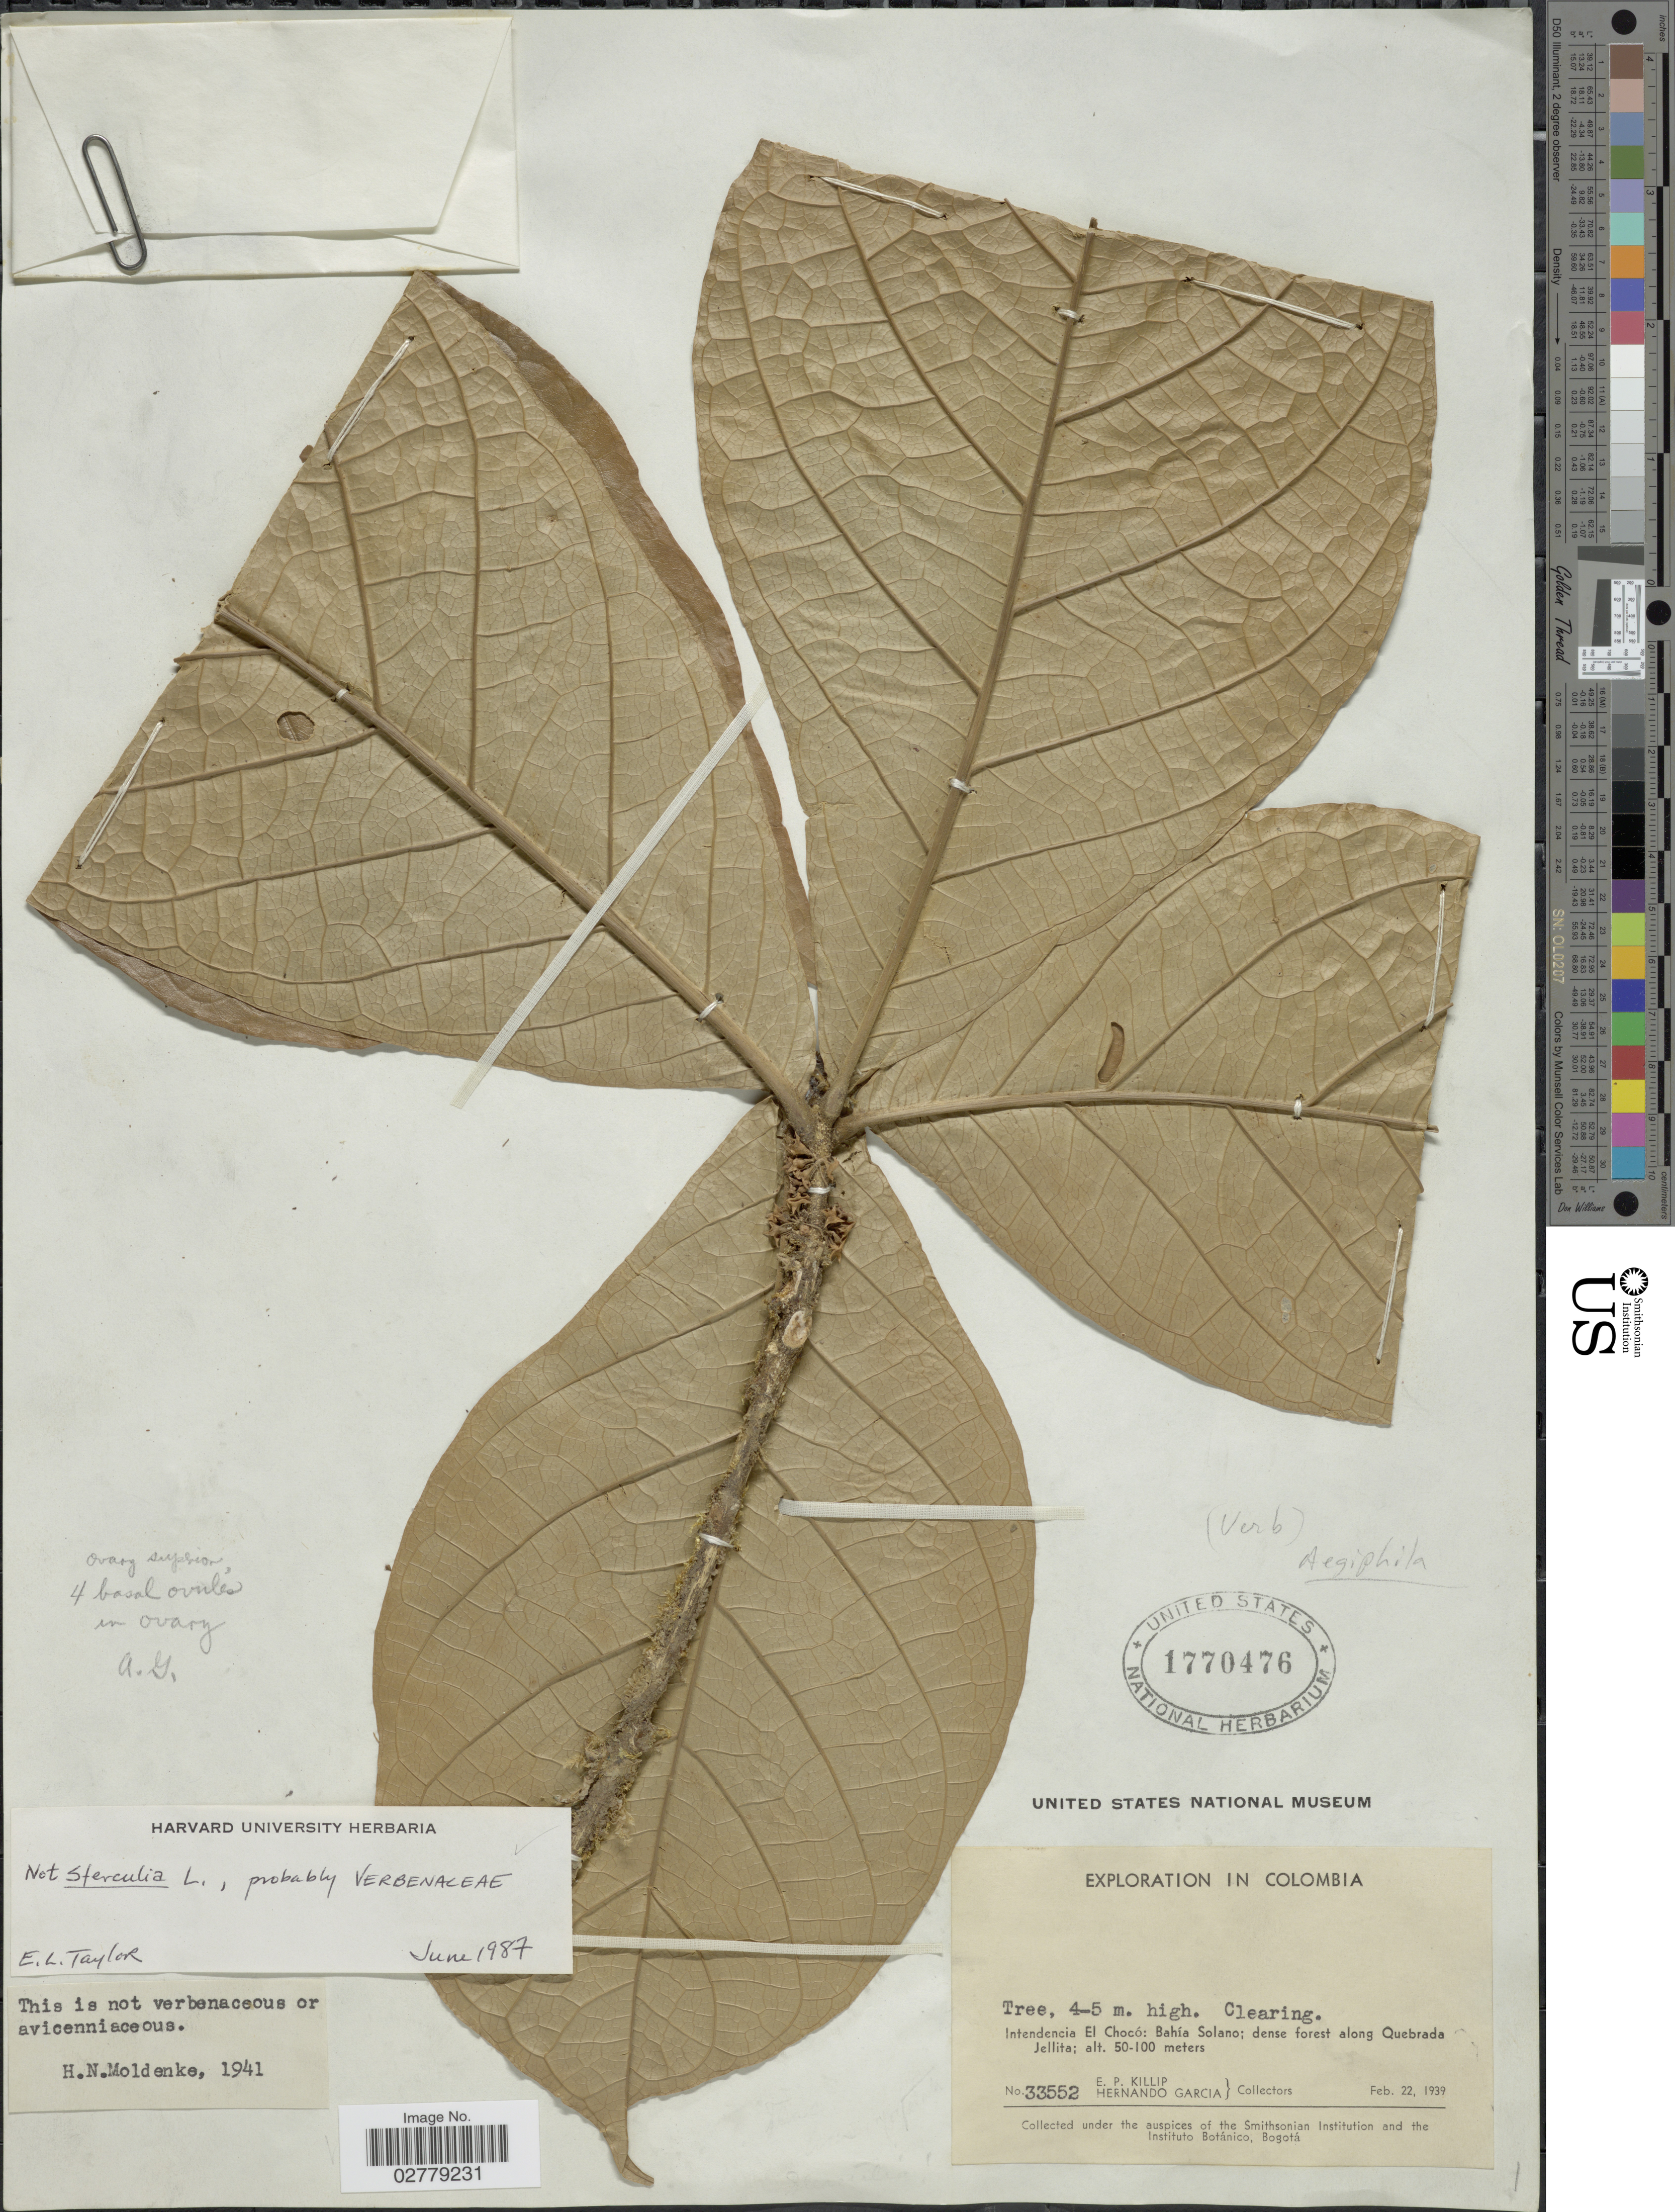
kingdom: Plantae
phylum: Tracheophyta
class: Magnoliopsida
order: Lamiales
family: Lamiaceae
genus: Aegiphila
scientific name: Aegiphila sp.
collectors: E. P. Killip & H. Garcia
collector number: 33552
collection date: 1939-02-22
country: Colombia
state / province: Chocó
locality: Intendencia El Chocó: Bahía Solano; dense forest along Quebrada Jellita.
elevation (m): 50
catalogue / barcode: US 1770476